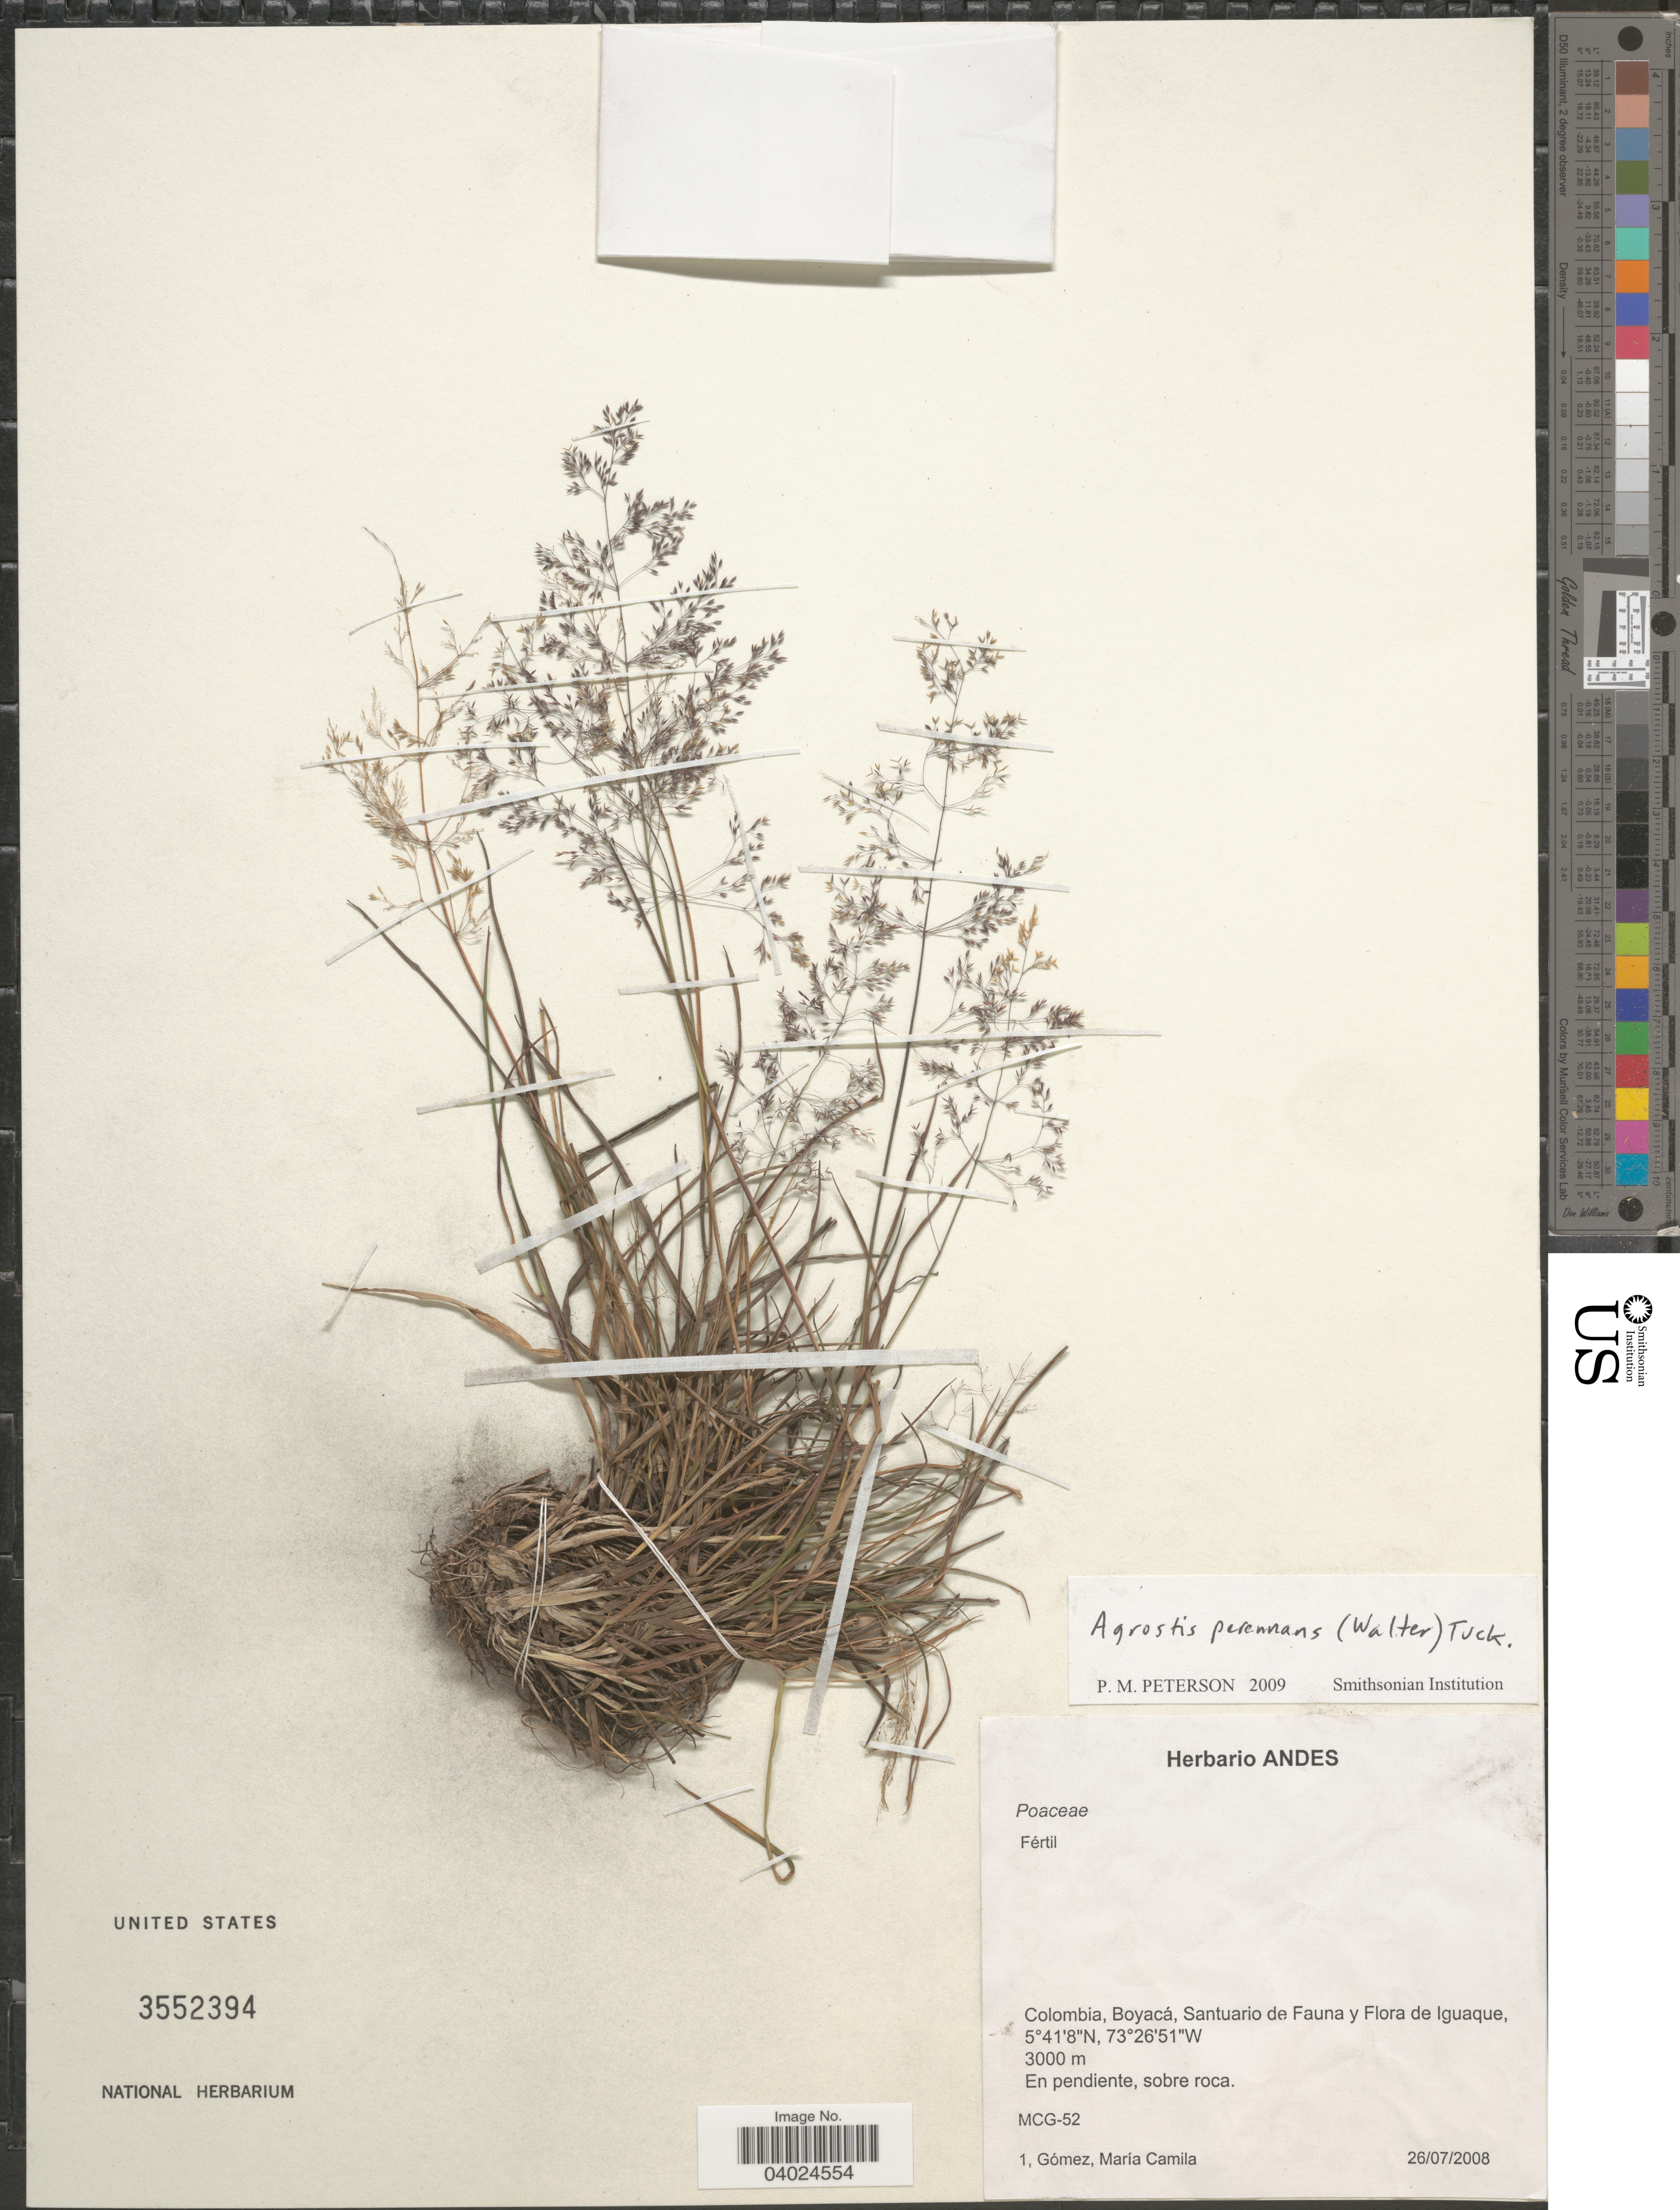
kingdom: Plantae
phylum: Tracheophyta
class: Liliopsida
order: Poales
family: Poaceae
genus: Agrostis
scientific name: Agrostis perennans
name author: (Walter) Tuck.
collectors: M. Gomez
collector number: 1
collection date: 2008-07-26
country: Colombia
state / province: Boyacá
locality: Santuario de Fauna y Flora de Iguaque. En pendiente, sobre roca. MCG-52.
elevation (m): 3000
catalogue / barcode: US 3552394